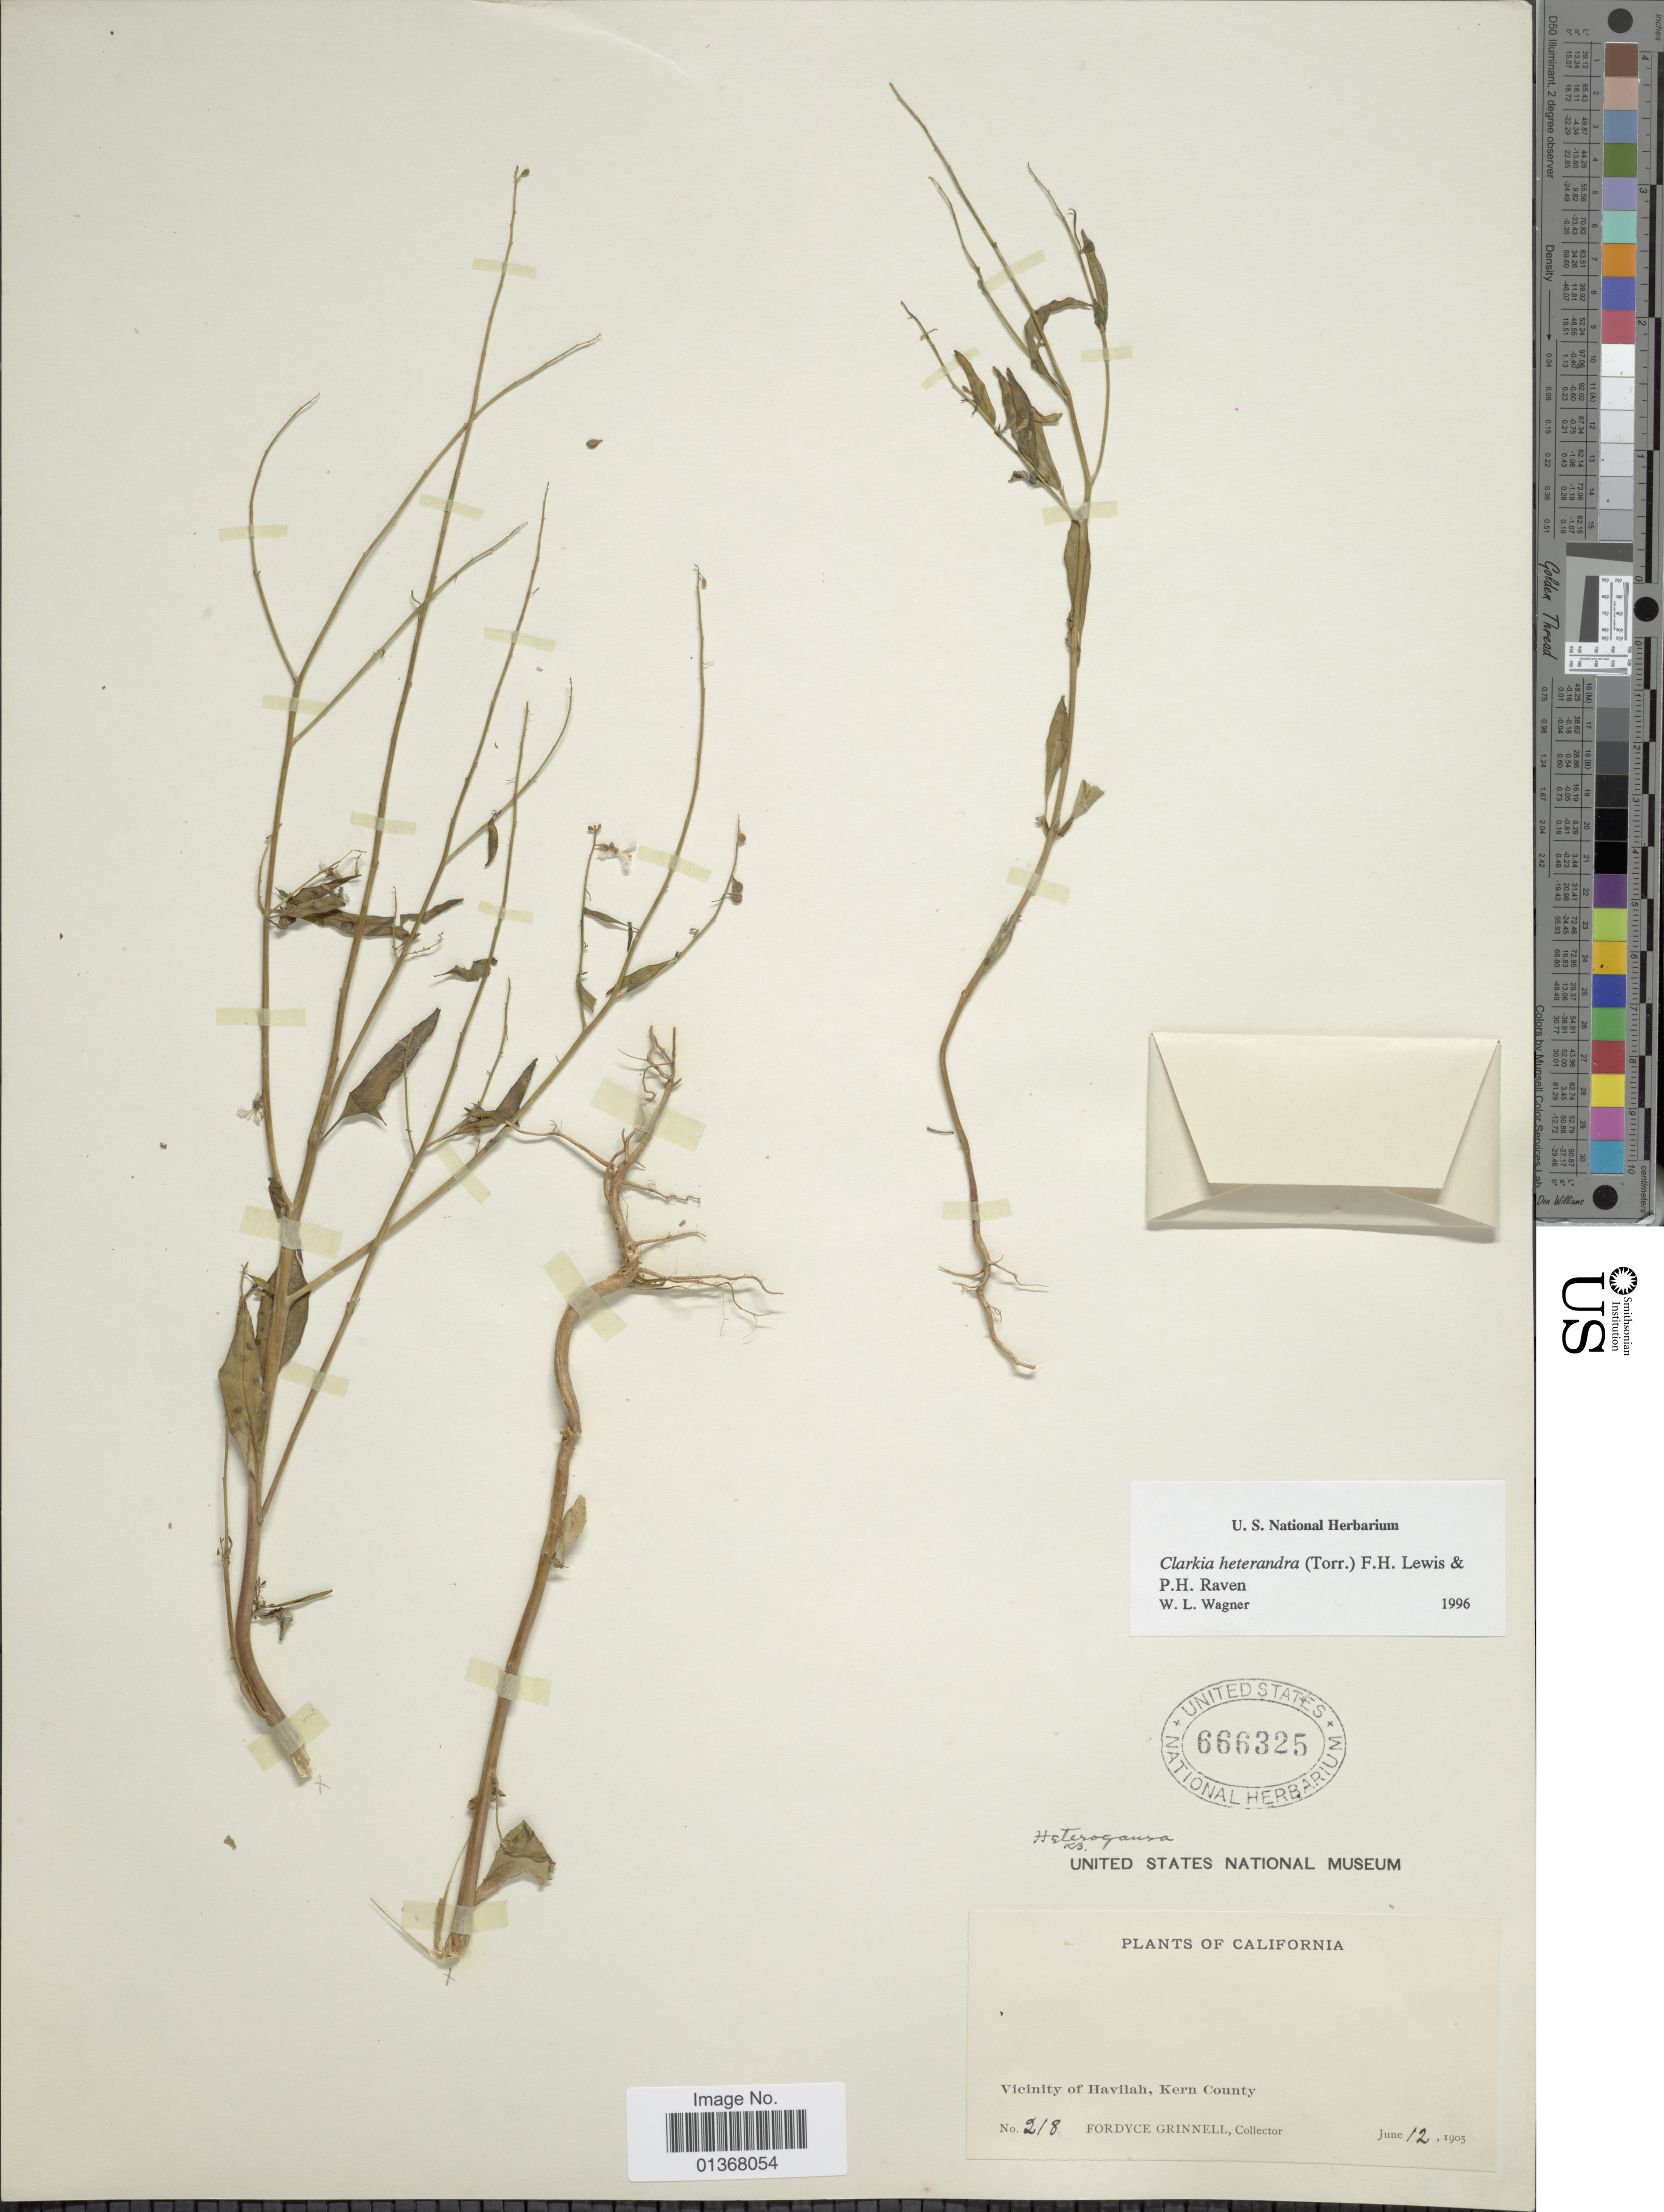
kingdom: Plantae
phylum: Tracheophyta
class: Magnoliopsida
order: Myrtales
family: Onagraceae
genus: Clarkia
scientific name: Clarkia heterandra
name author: (Torr.) F. H. Lewis & P.H. Raven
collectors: F. Grinnell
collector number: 218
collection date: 1905-06-12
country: United States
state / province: California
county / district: Kern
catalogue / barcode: US 666325